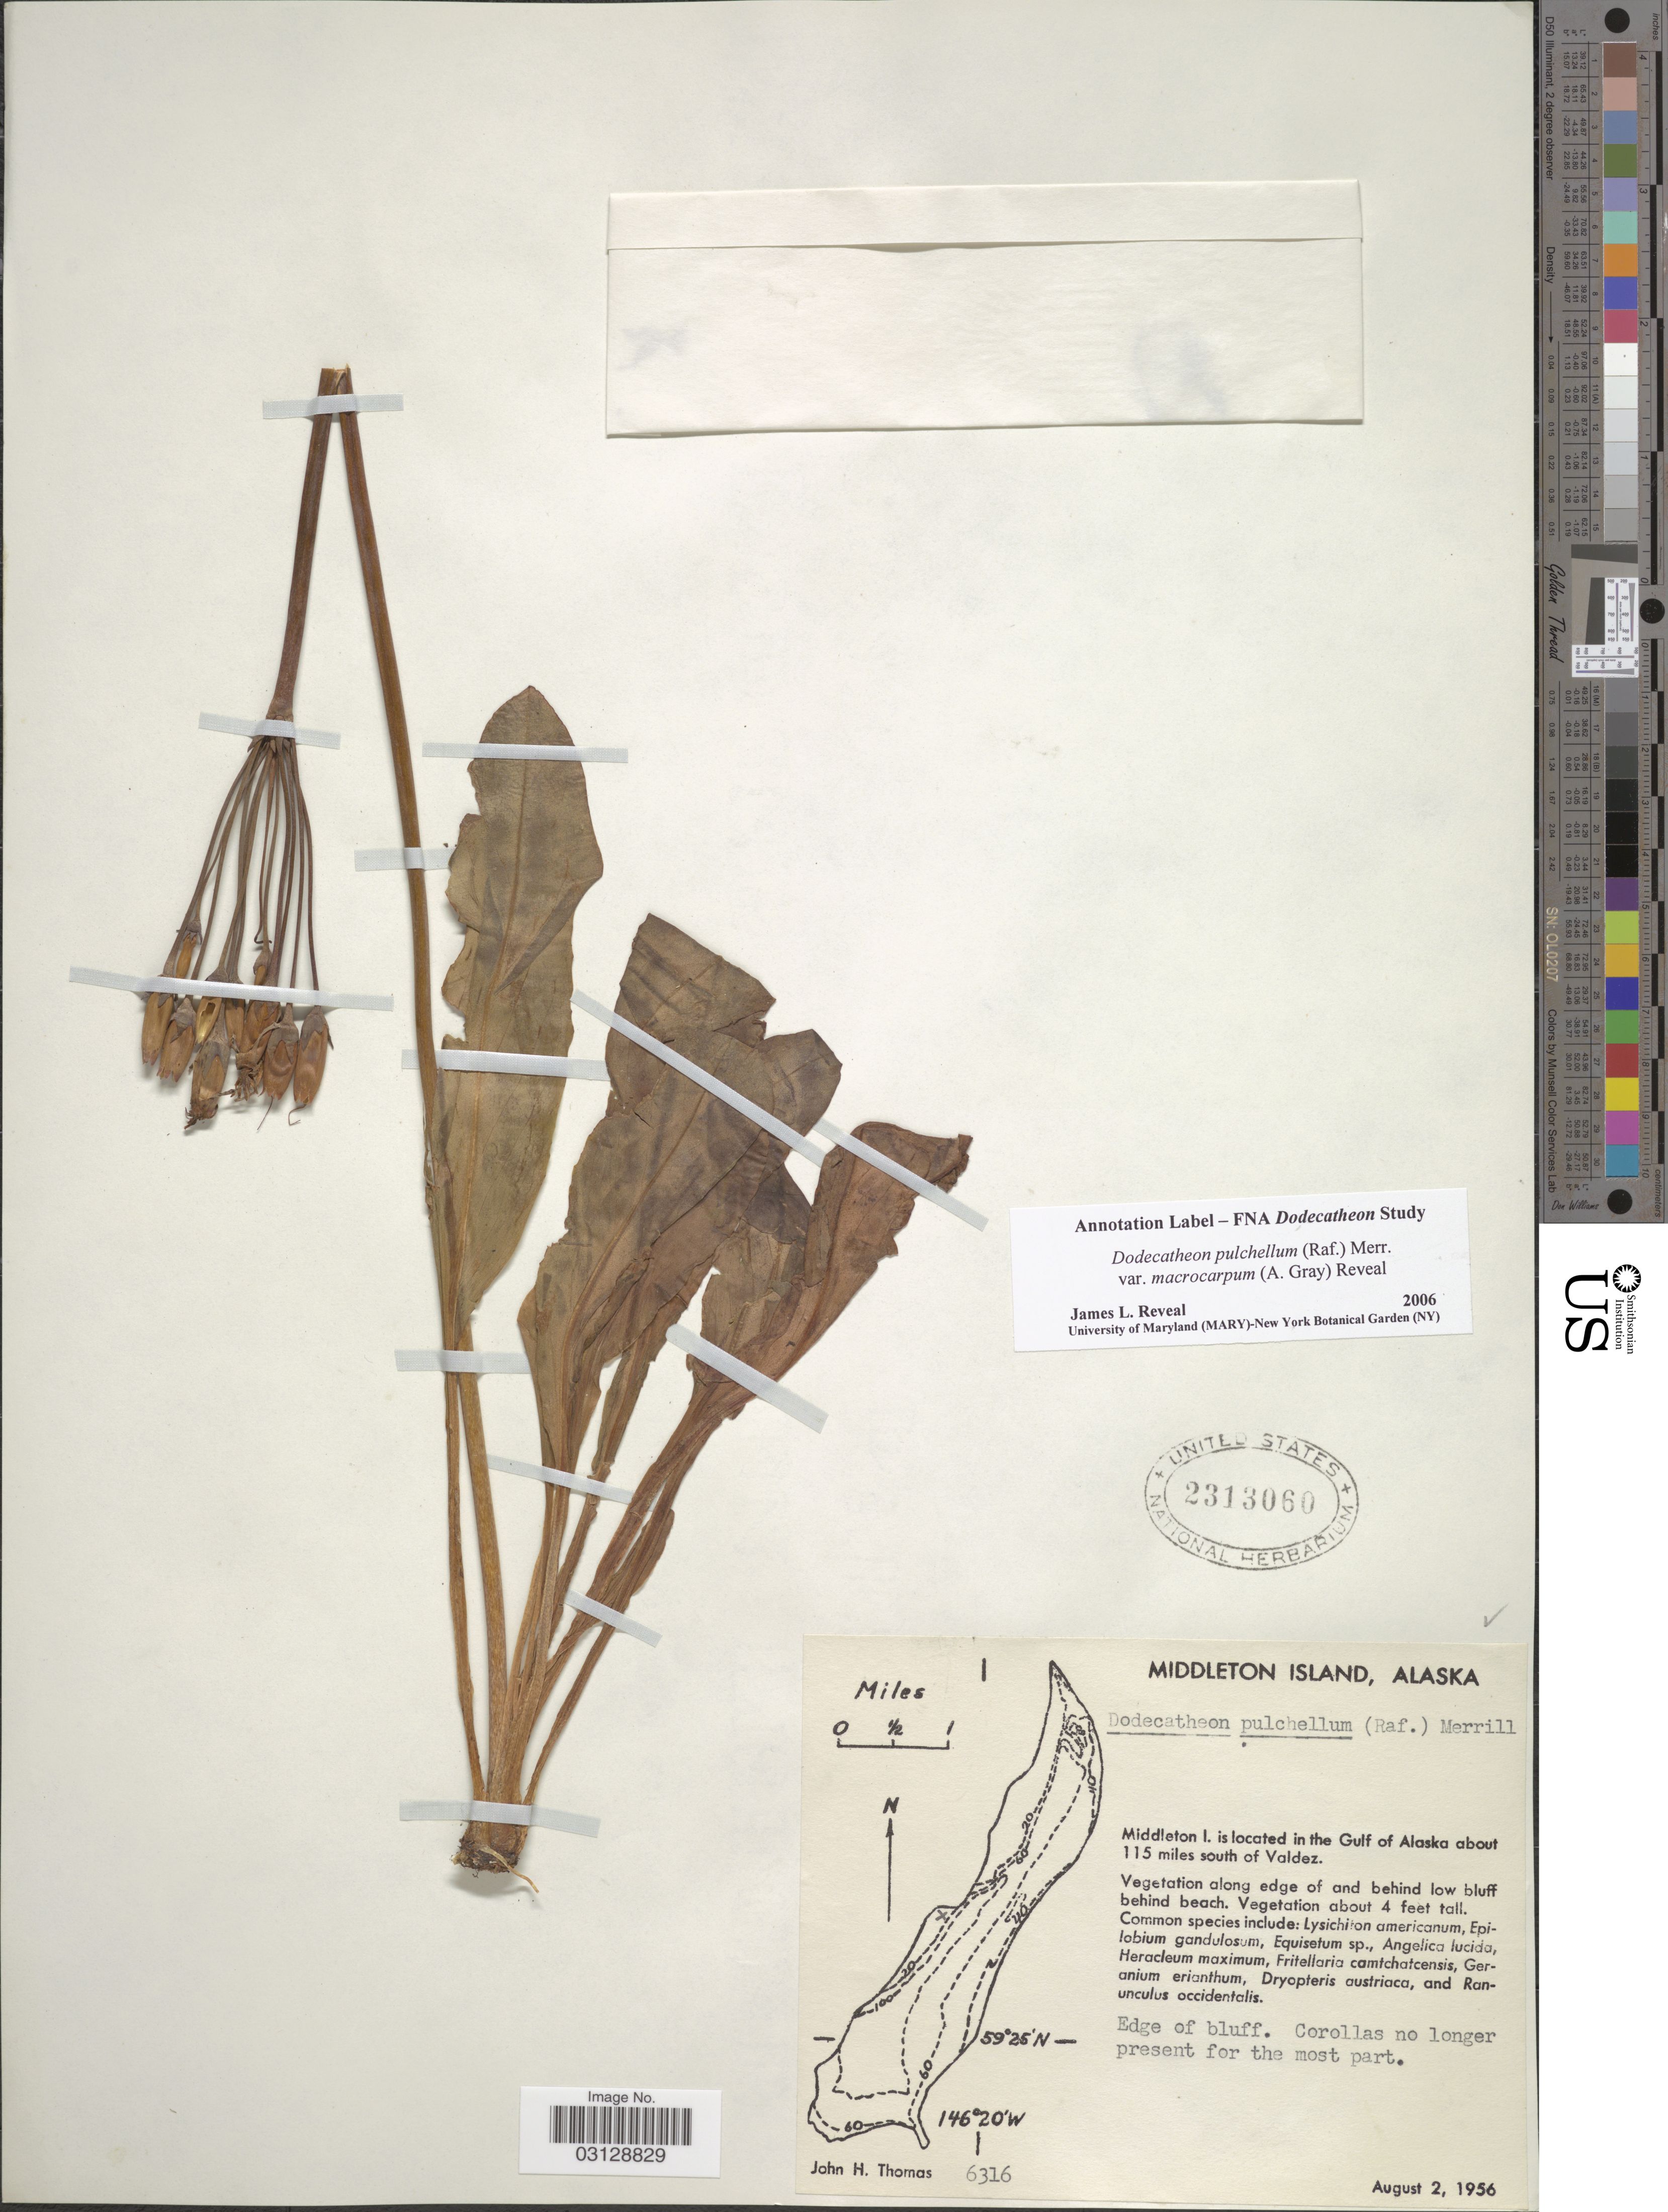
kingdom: Plantae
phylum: Tracheophyta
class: Magnoliopsida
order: Ericales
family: Primulaceae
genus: Dodecatheon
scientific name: Dodecatheon pulchellum var. macrocarpum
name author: (A. Gray) Reveal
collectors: J. H. Thomas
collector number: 6316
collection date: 1956-08-02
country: United States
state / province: Alaska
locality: Middleton Island. Middleton I. is located in the Gulf of Alaska about 115 miles south of Valdez.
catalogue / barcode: US 2313060